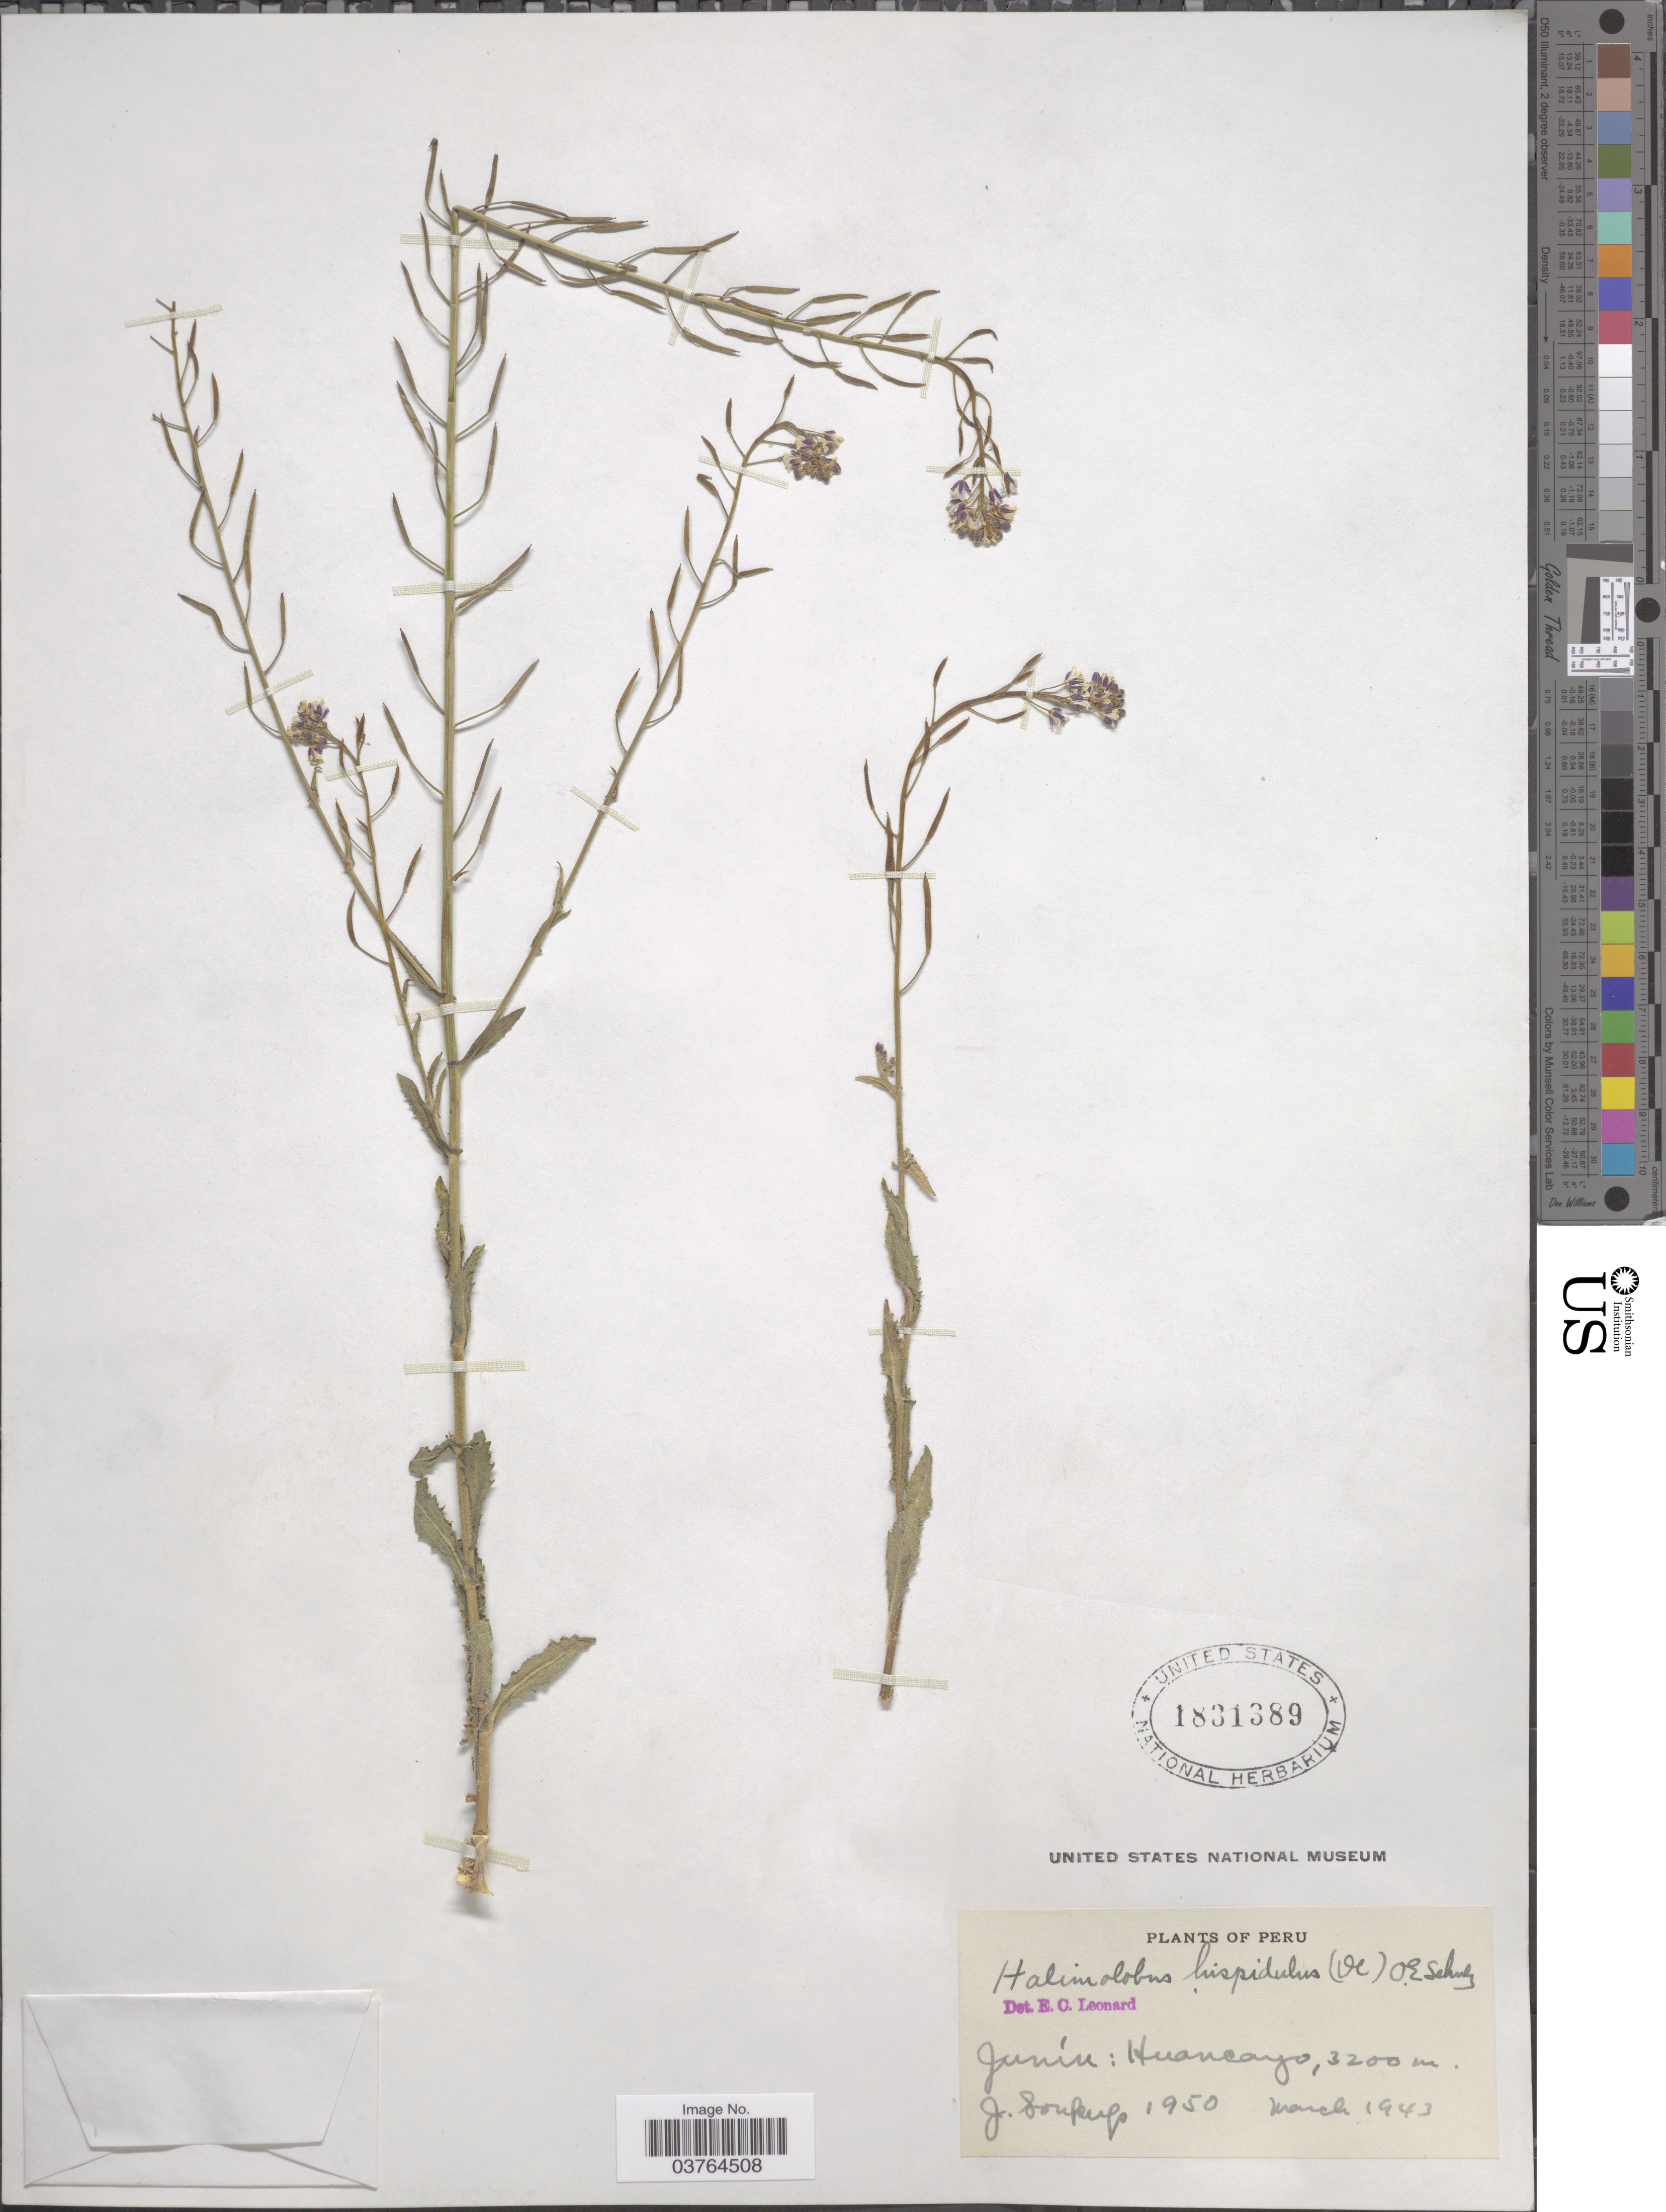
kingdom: Plantae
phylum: Tracheophyta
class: Magnoliopsida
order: Brassicales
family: Brassicaceae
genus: Exhalimolobos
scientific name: Exhalimolobos hispidulus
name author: (DC.) Al-Shehbaz & C.D. Bailey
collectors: J. Soukup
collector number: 1950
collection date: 1943-03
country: Peru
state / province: Junín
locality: Huancayo.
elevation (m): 3200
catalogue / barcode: US 1831389